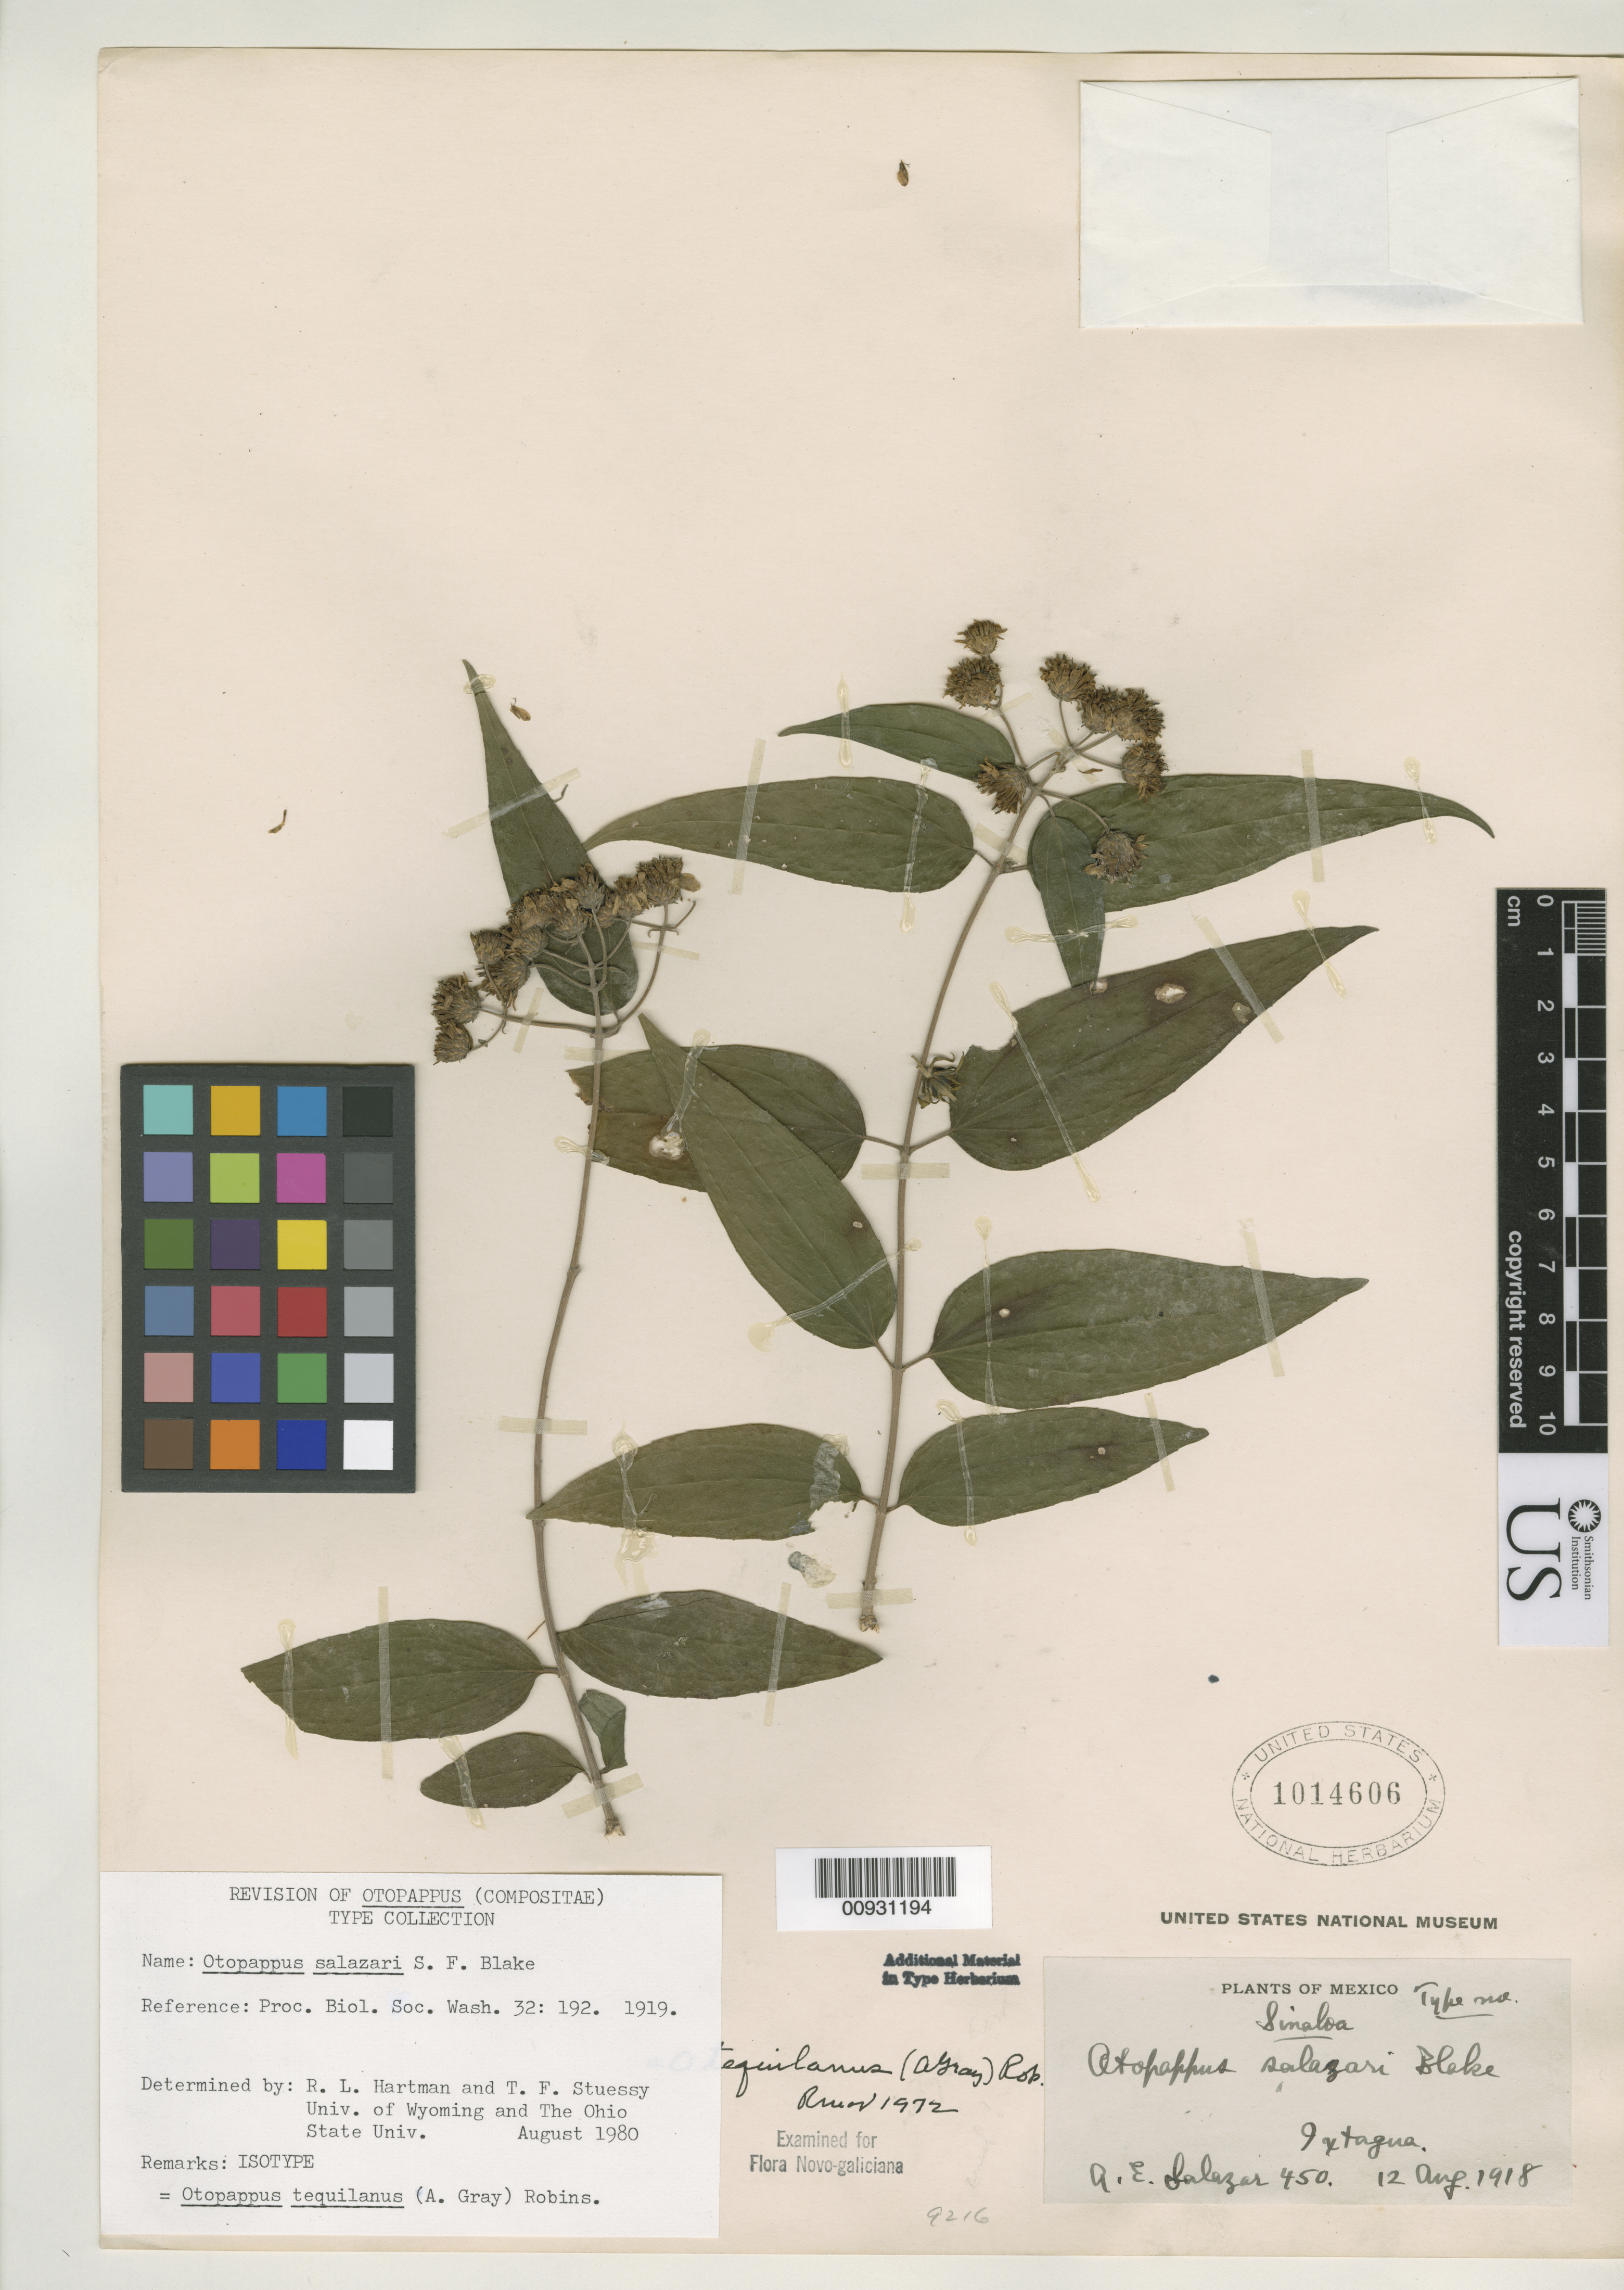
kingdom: Plantae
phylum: Tracheophyta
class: Magnoliopsida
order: Asterales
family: Asteraceae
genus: Otopappus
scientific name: Otopappus salazari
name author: S.F. Blake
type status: Isotype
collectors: A. E. Salazar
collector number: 450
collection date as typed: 12 Aug 1918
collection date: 1918-08-12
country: Mexico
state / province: Sinaloa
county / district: San Ignacio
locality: Ixtagua.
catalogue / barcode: US 1014606